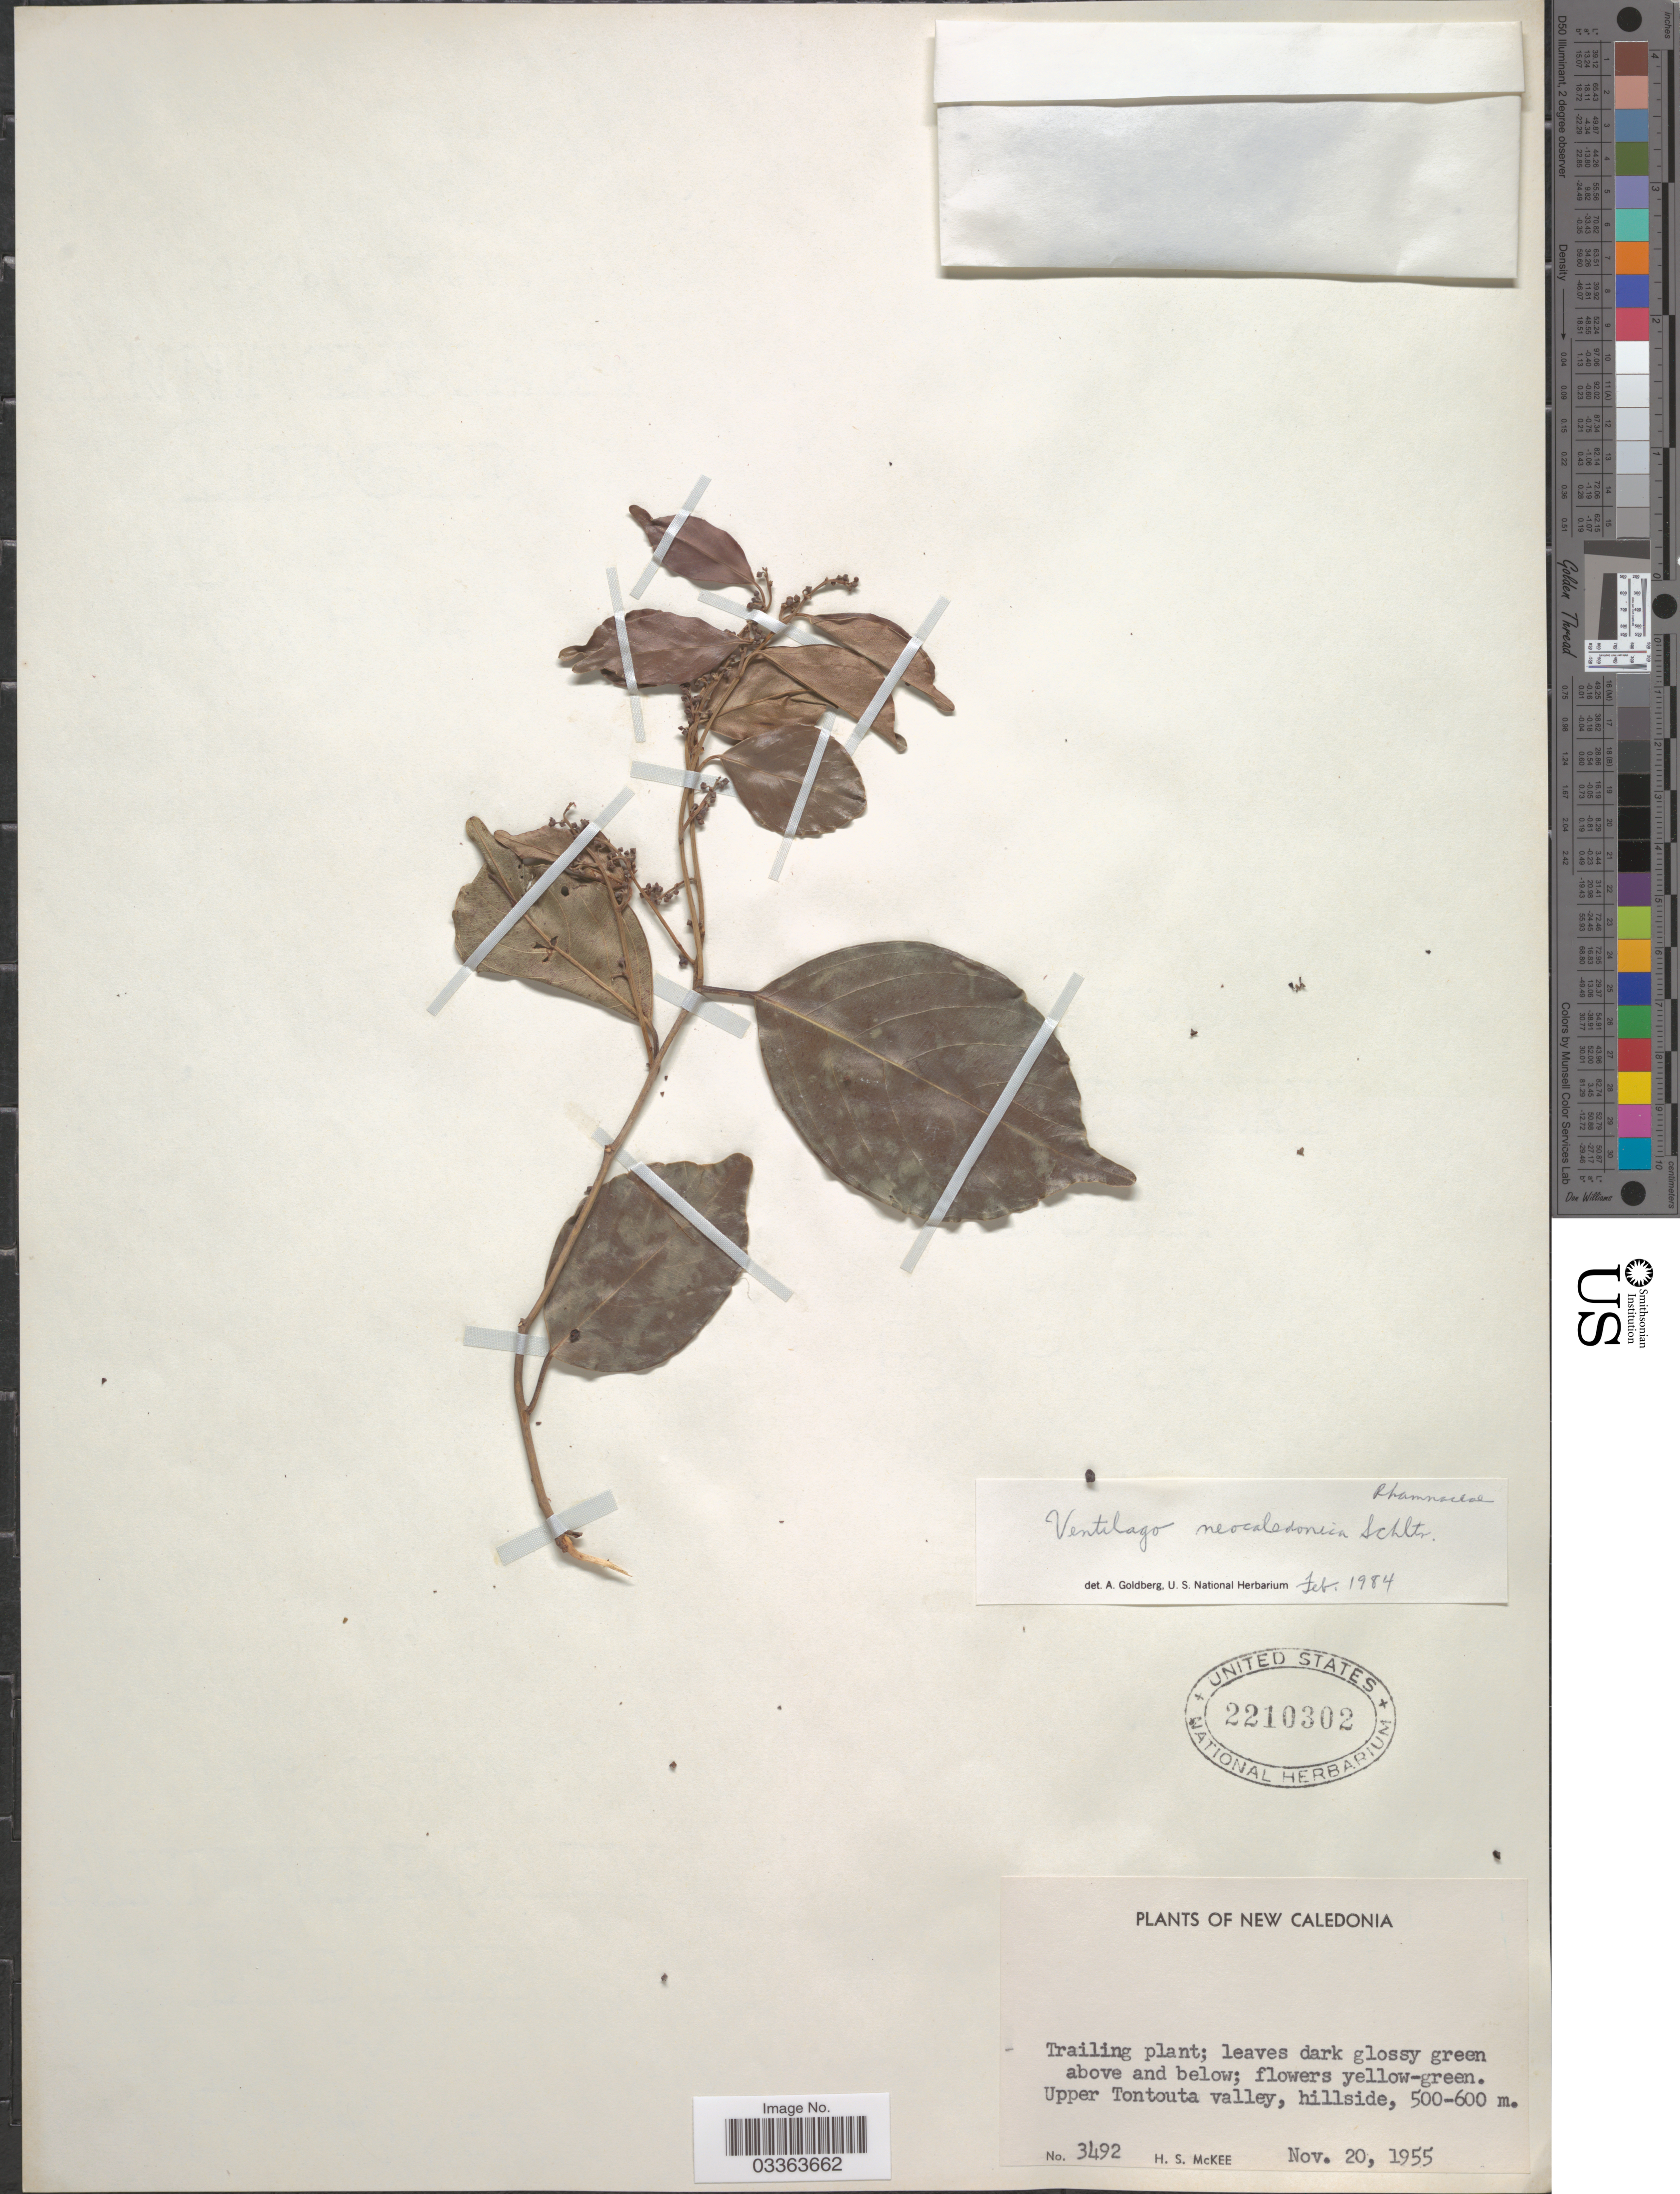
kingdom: Plantae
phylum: Tracheophyta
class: Magnoliopsida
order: Rosales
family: Rhamnaceae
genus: Ventilago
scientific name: Ventilago neocaledonica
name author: Schltr.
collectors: H. S. McKee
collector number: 3492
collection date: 1955-11-20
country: New Caledonia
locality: Upper Tontouta valley.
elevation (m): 500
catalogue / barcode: US 2210302